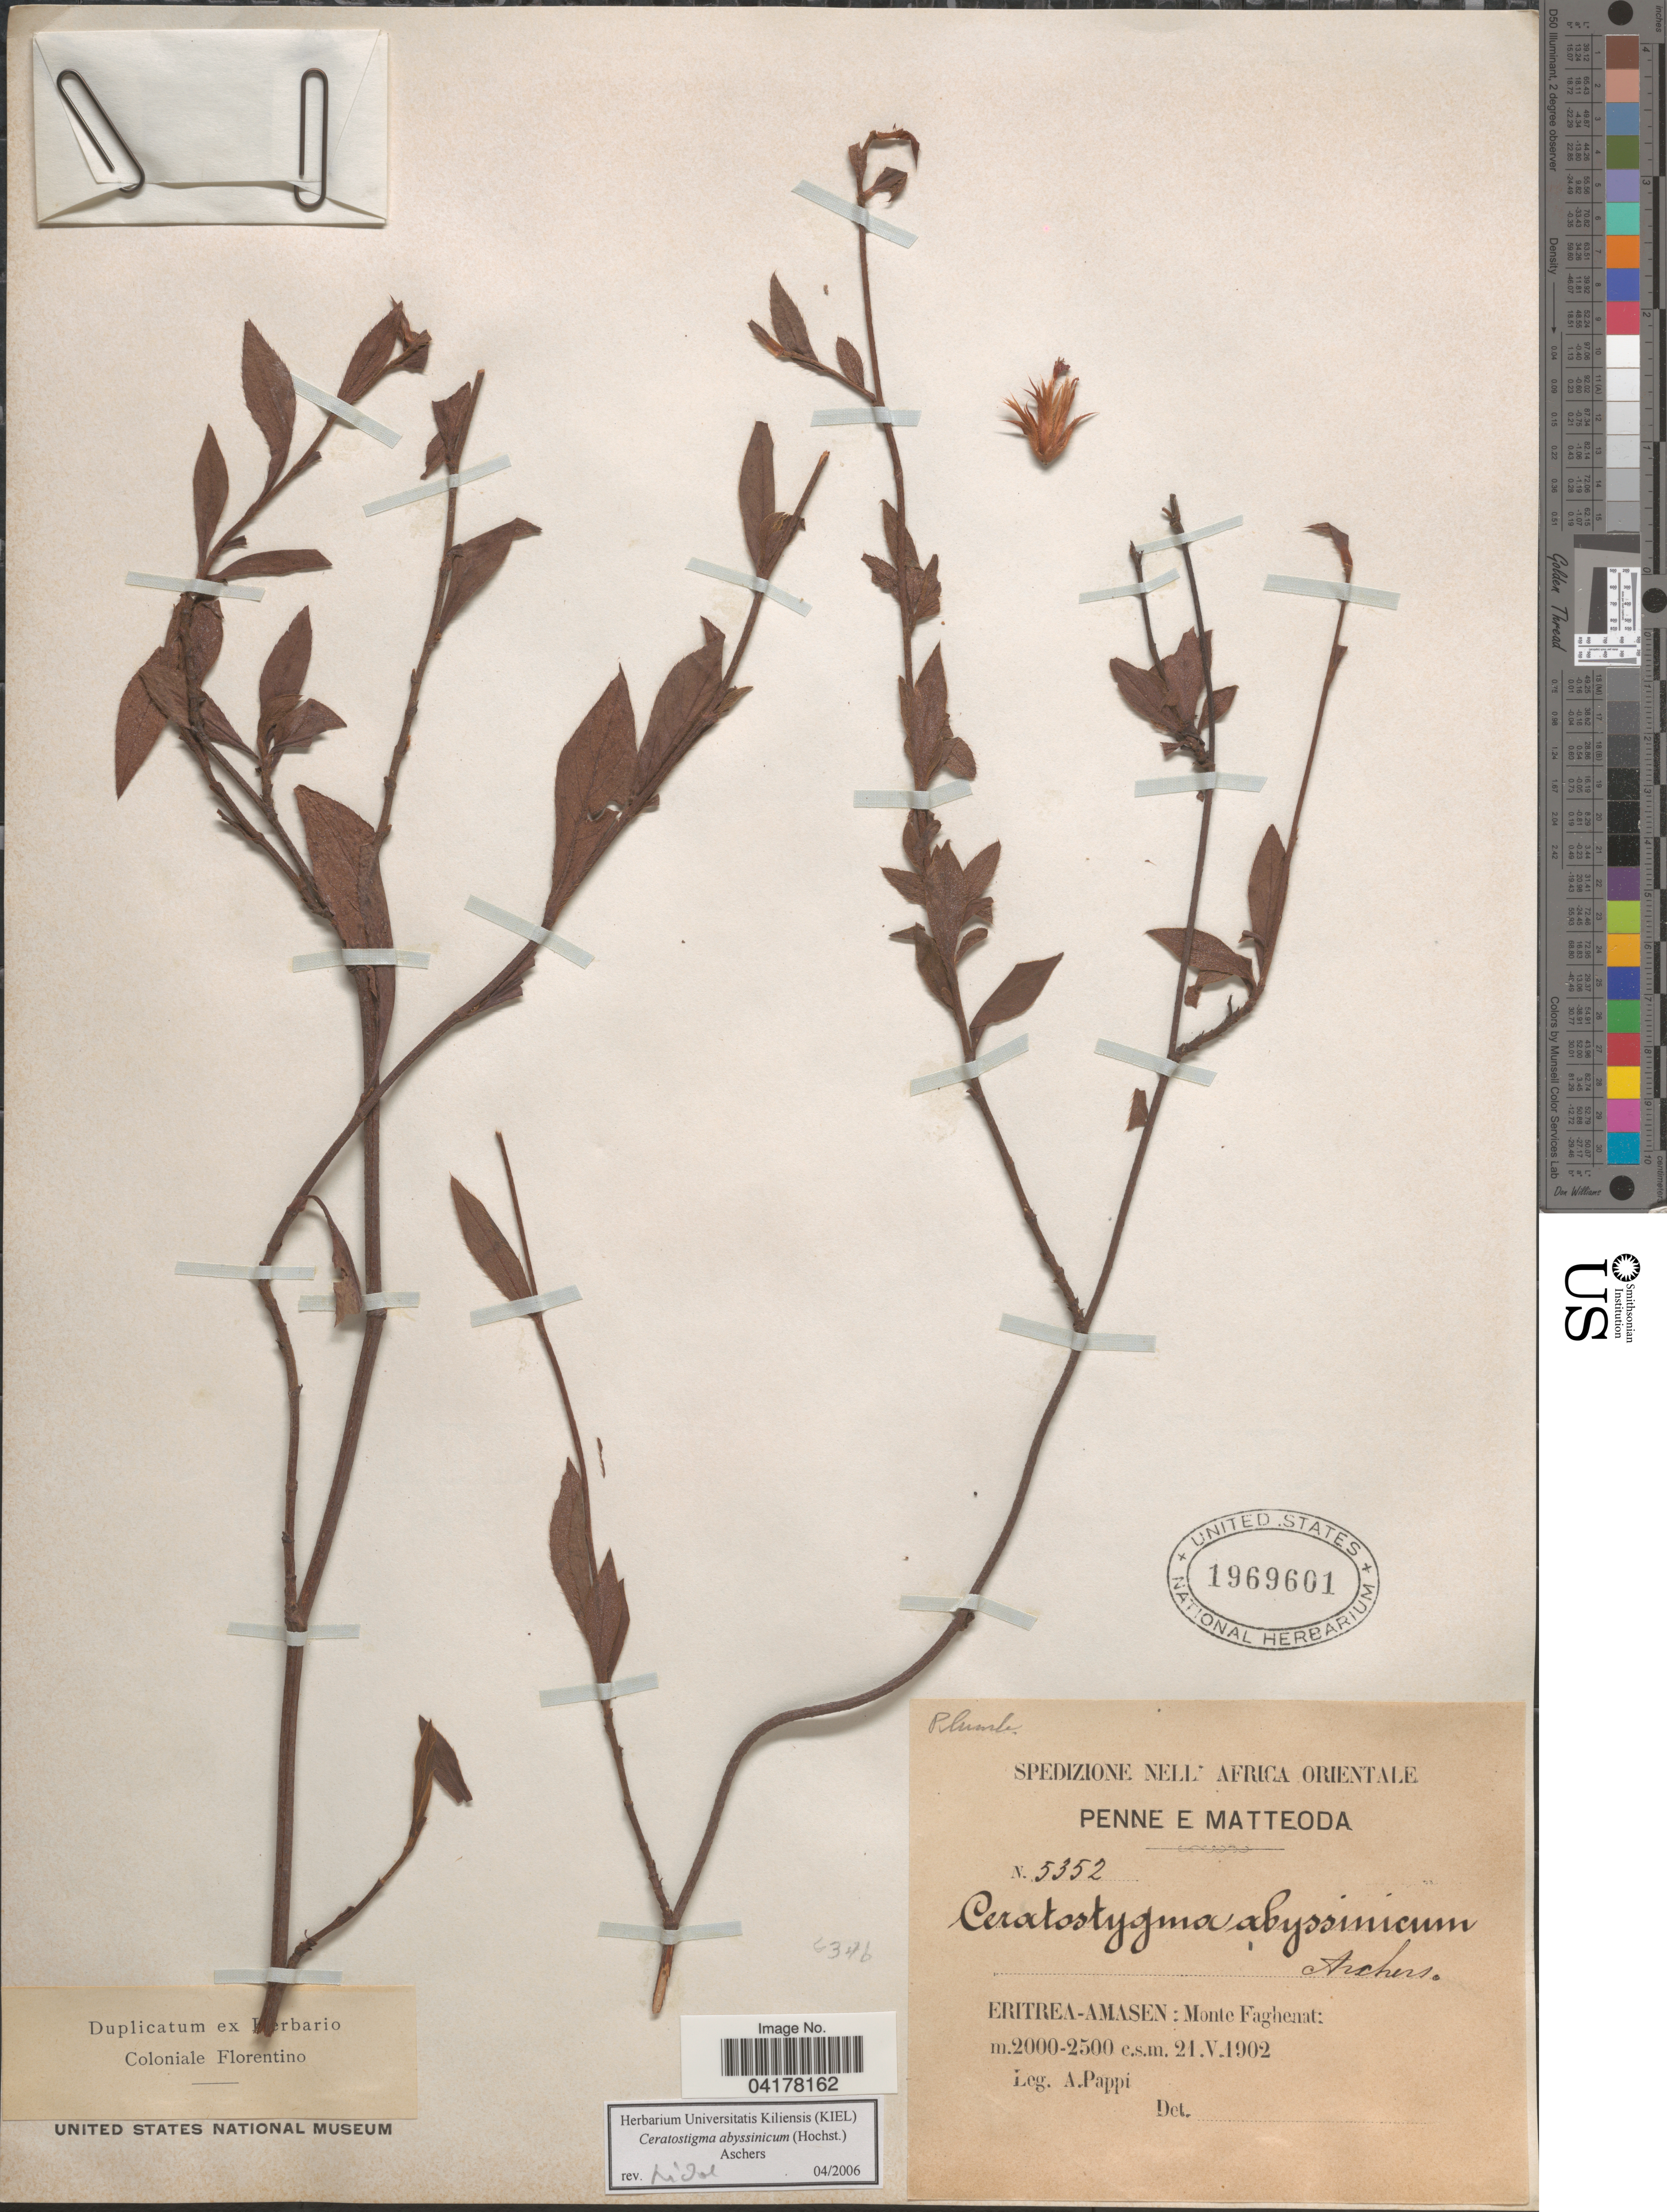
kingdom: Plantae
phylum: Tracheophyta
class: Magnoliopsida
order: Caryophyllales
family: Plumbaginaceae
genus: Ceratostigma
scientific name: Ceratostigma abyssinicum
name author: (Hochst.) Asch.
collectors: A. Pappi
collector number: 5352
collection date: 1902-05-21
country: Eritrea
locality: Eritrea-amasen:Monte Faghenat.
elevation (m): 2000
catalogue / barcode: US 1969601